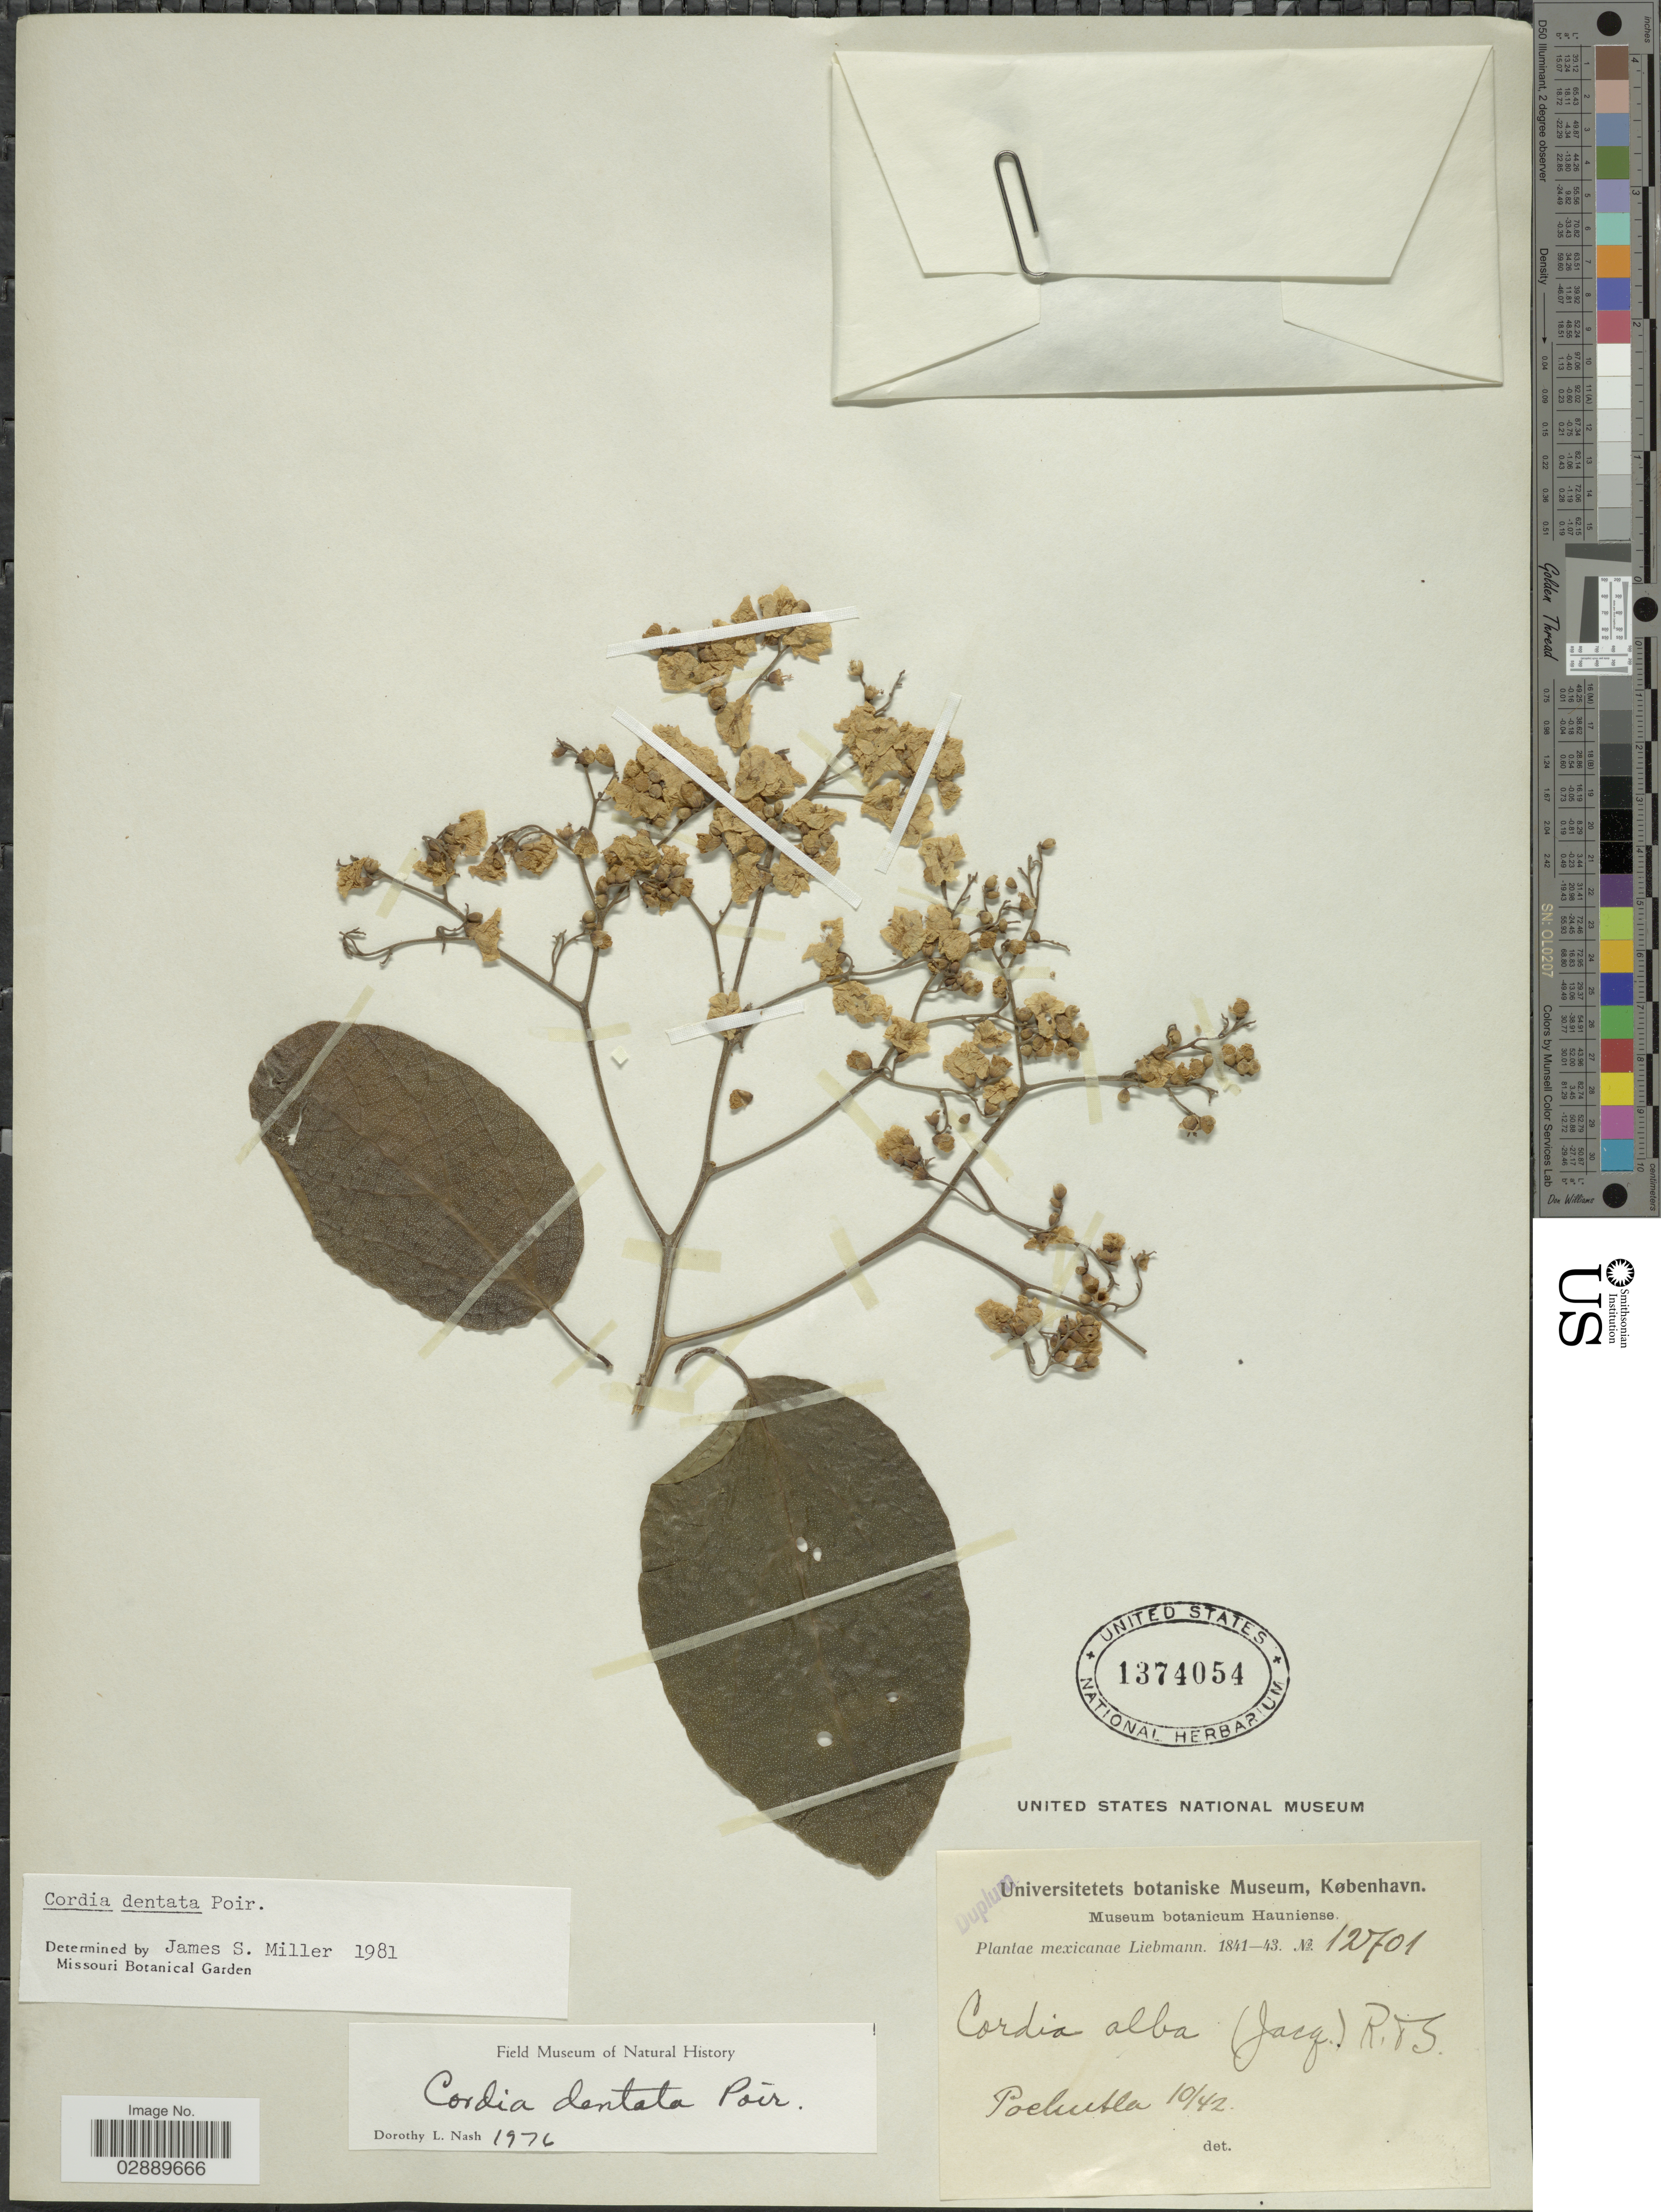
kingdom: Plantae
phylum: Tracheophyta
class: Magnoliopsida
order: Boraginales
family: Cordiaceae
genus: Cordia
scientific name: Cordia dentata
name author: Poir.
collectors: Liebmann, --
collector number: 12701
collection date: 1842-10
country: Mexico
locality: Pochutla.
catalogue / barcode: US 1374054